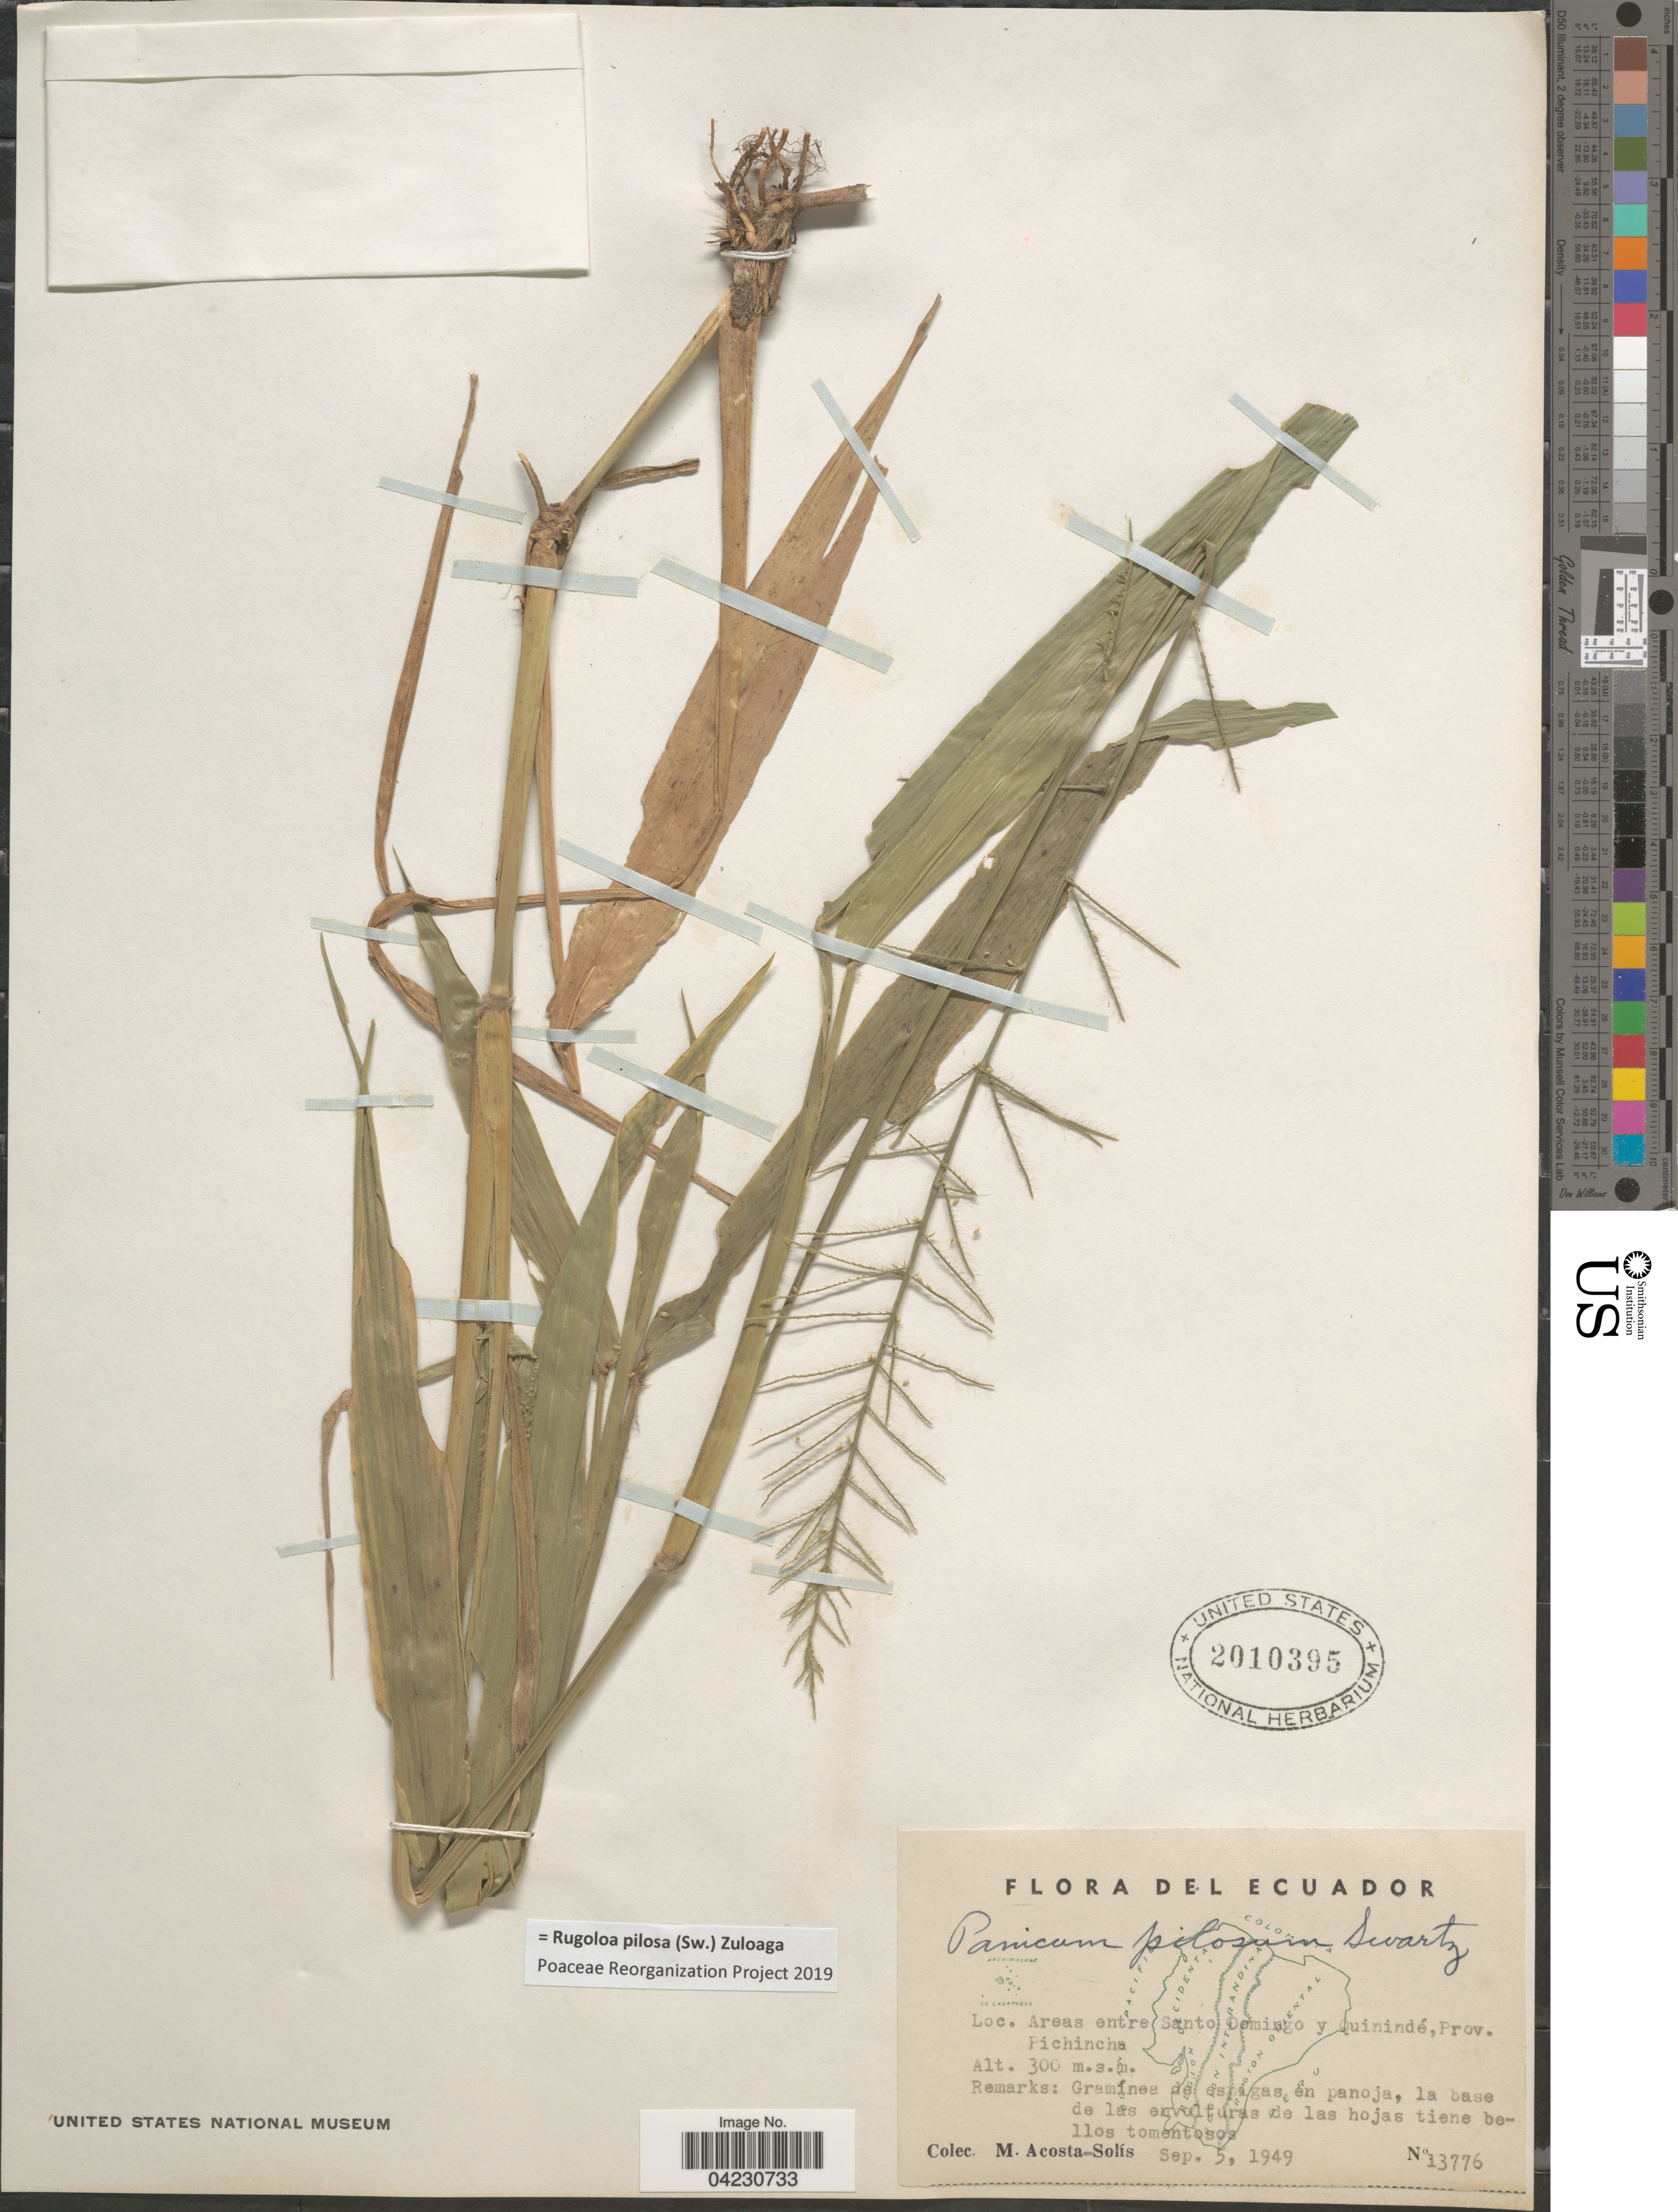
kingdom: Plantae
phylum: Tracheophyta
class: Liliopsida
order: Poales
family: Poaceae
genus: Rugoloa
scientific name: Rugoloa pilosa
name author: (Sw.) Zuloaga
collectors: M. Acosta Solis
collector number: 13776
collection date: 1949-09-05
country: Ecuador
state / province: Pichincha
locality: Areas entre Santo Domingo y Quinindé.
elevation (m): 300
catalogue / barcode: US 2010395